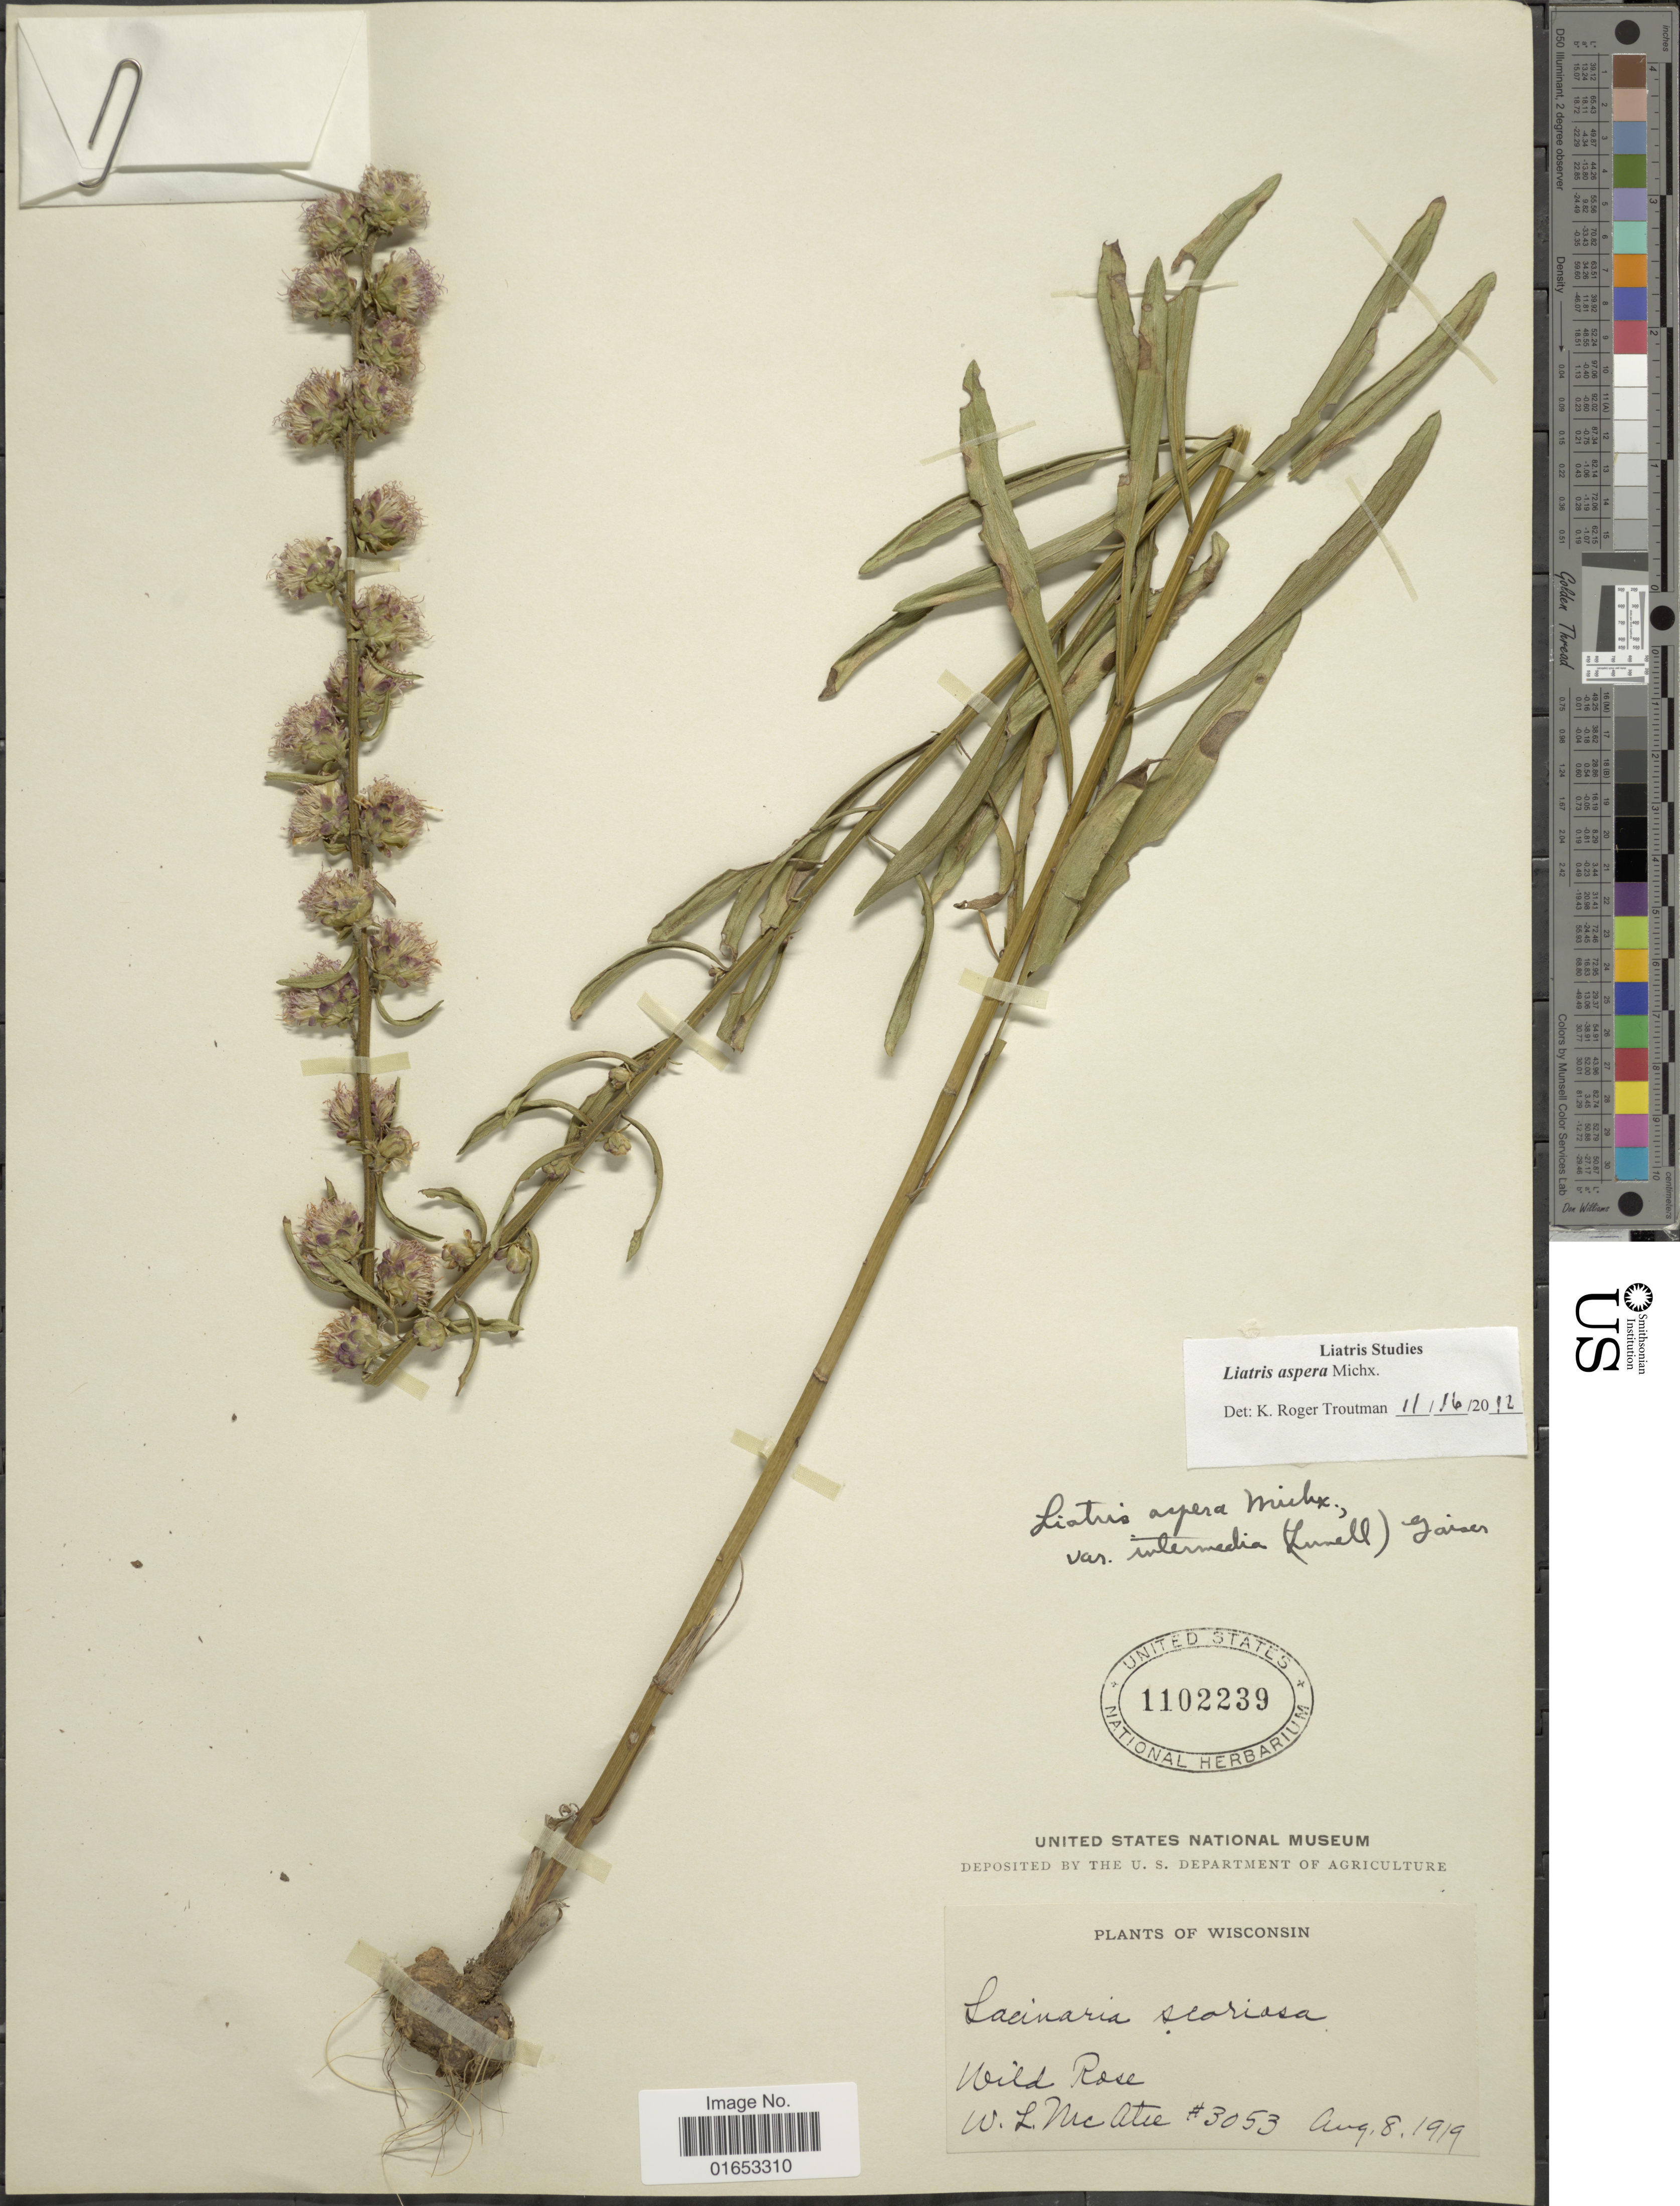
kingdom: Plantae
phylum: Tracheophyta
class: Magnoliopsida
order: Asterales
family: Asteraceae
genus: Liatris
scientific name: Liatris aspera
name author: Michx.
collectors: W. McAtic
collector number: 3053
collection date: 1919-08-08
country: United States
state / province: Wisconsin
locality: Wild Rose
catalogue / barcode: US 1102239